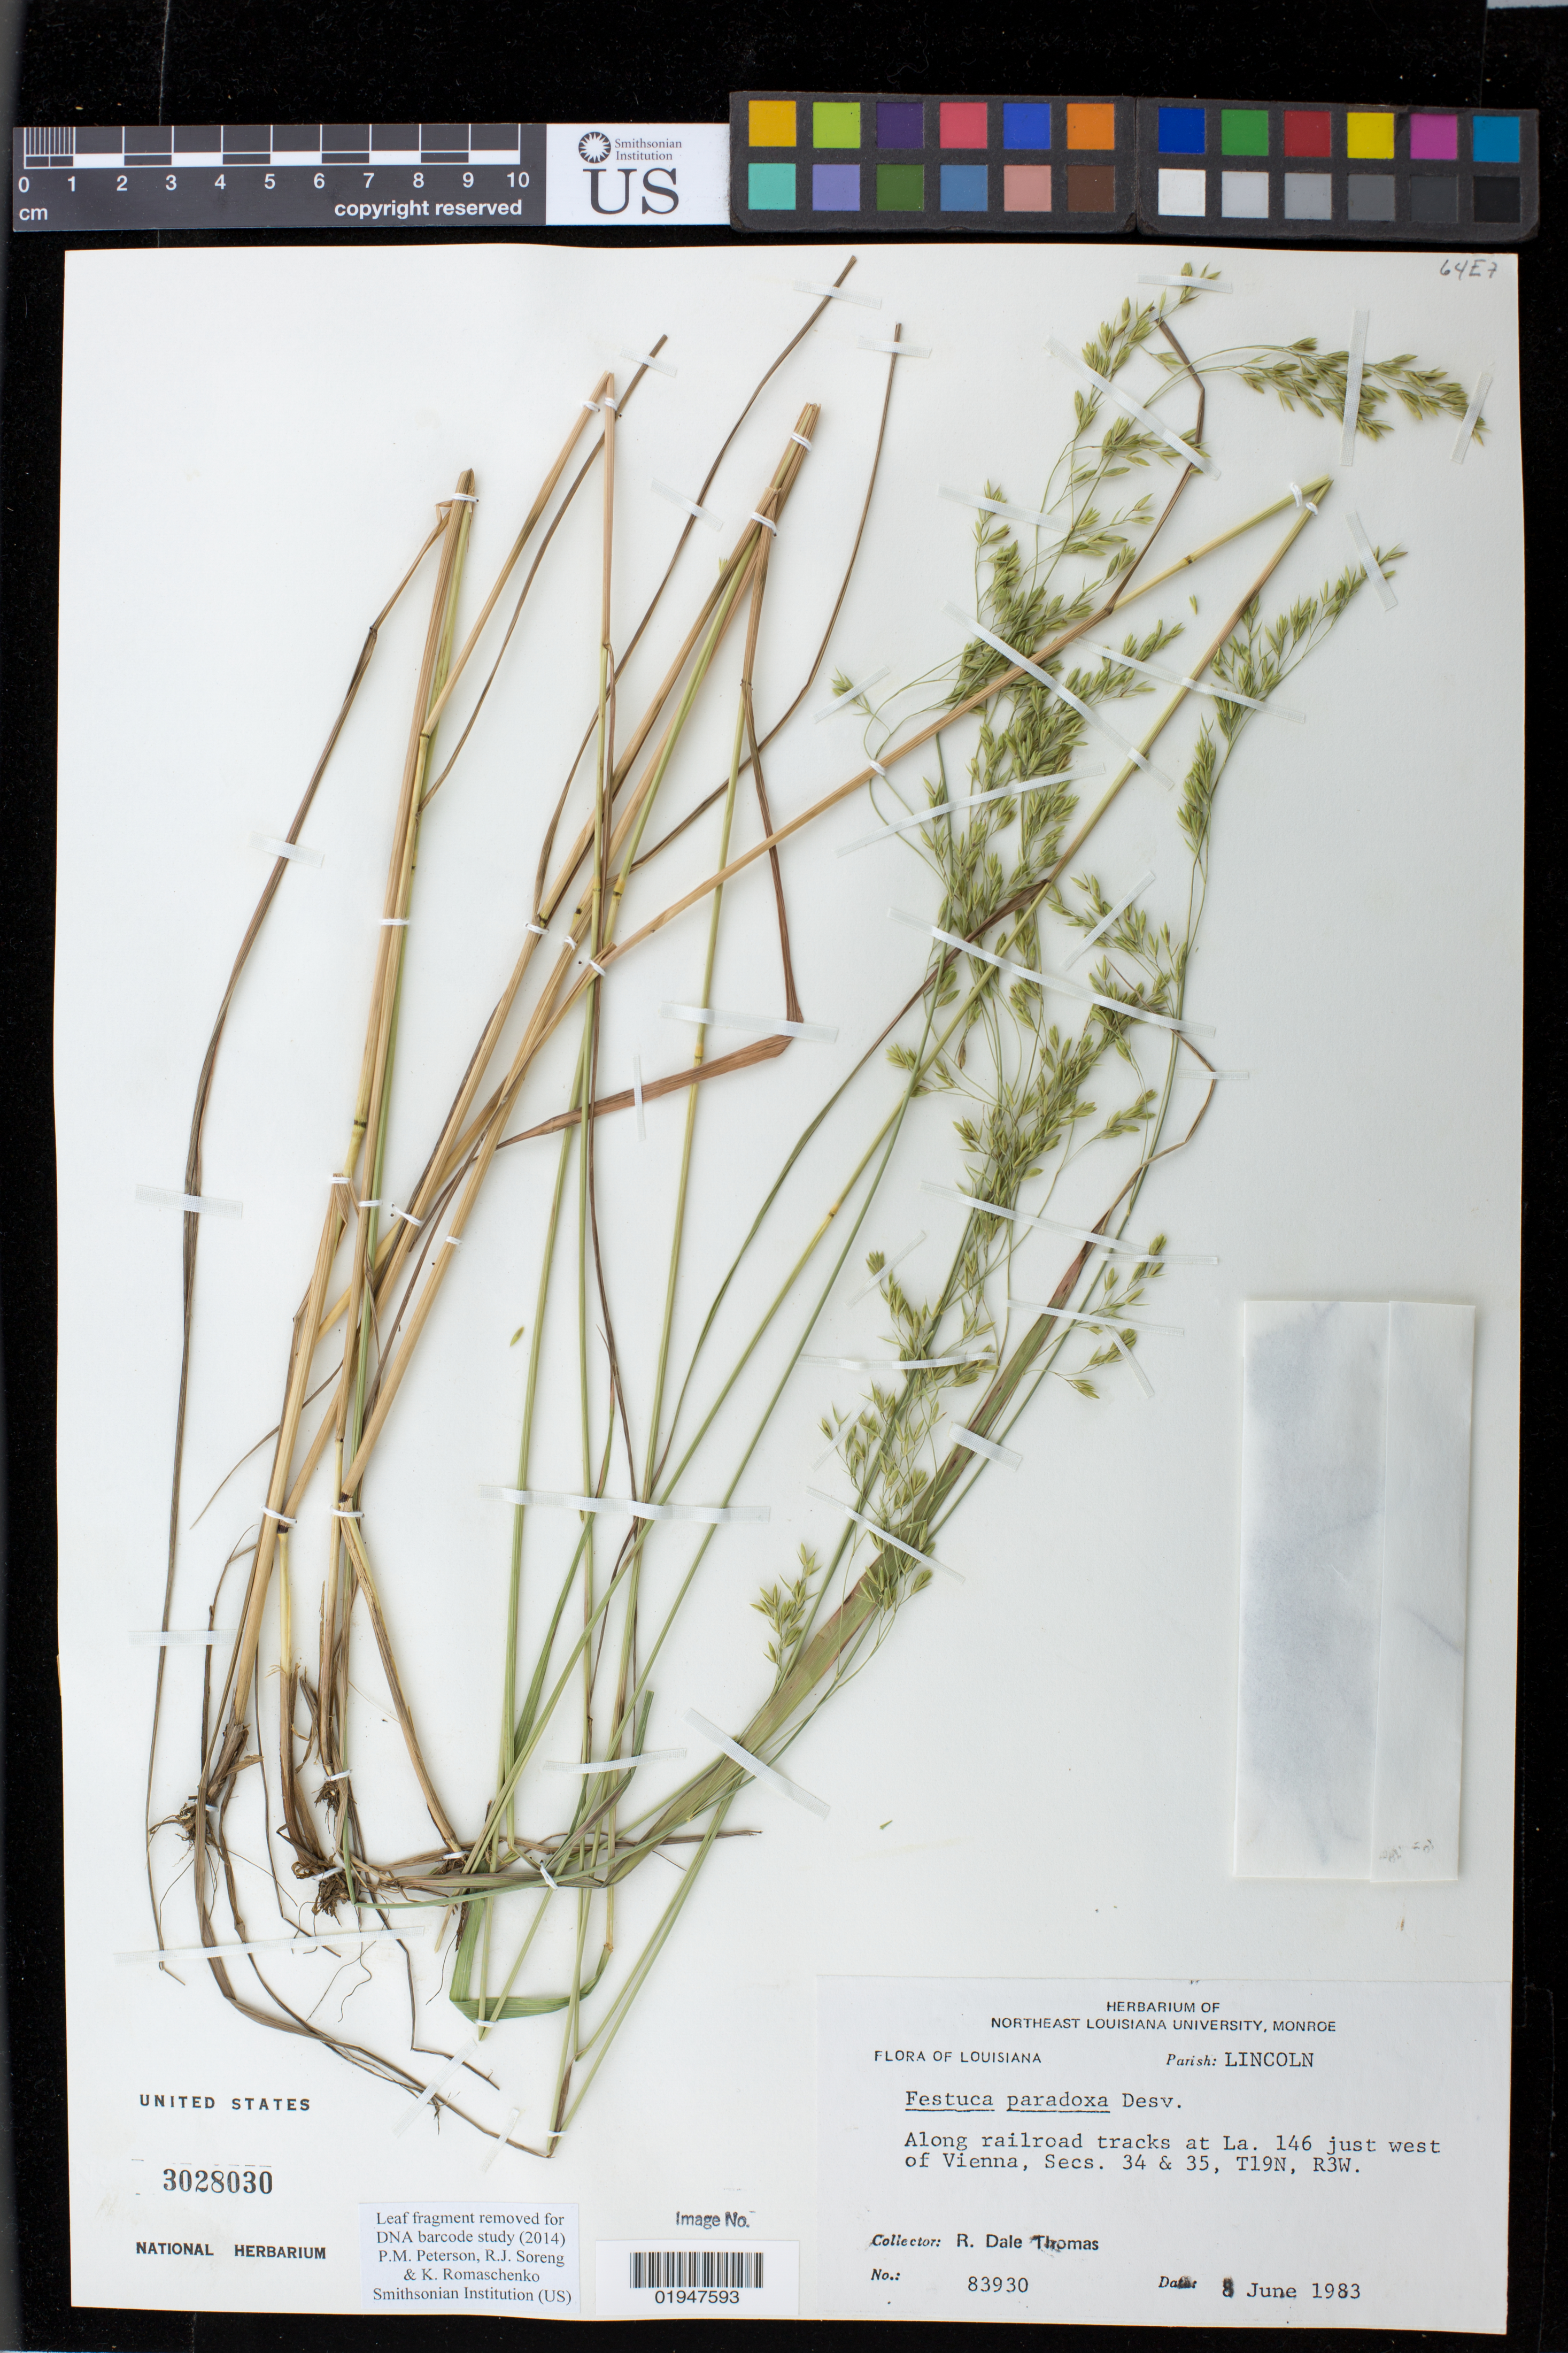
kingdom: Plantae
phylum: Tracheophyta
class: Liliopsida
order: Poales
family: Poaceae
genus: Festuca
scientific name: Festuca paradoxa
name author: Desv.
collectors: R. Thomas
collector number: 83930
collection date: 1983-06-08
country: United States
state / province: Louisiana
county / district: Lincoln Parish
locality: Along railroad tracks at La. 146 just west of Vienna, Secs. 34 & 35, T19N, R3W.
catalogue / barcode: US 3028030